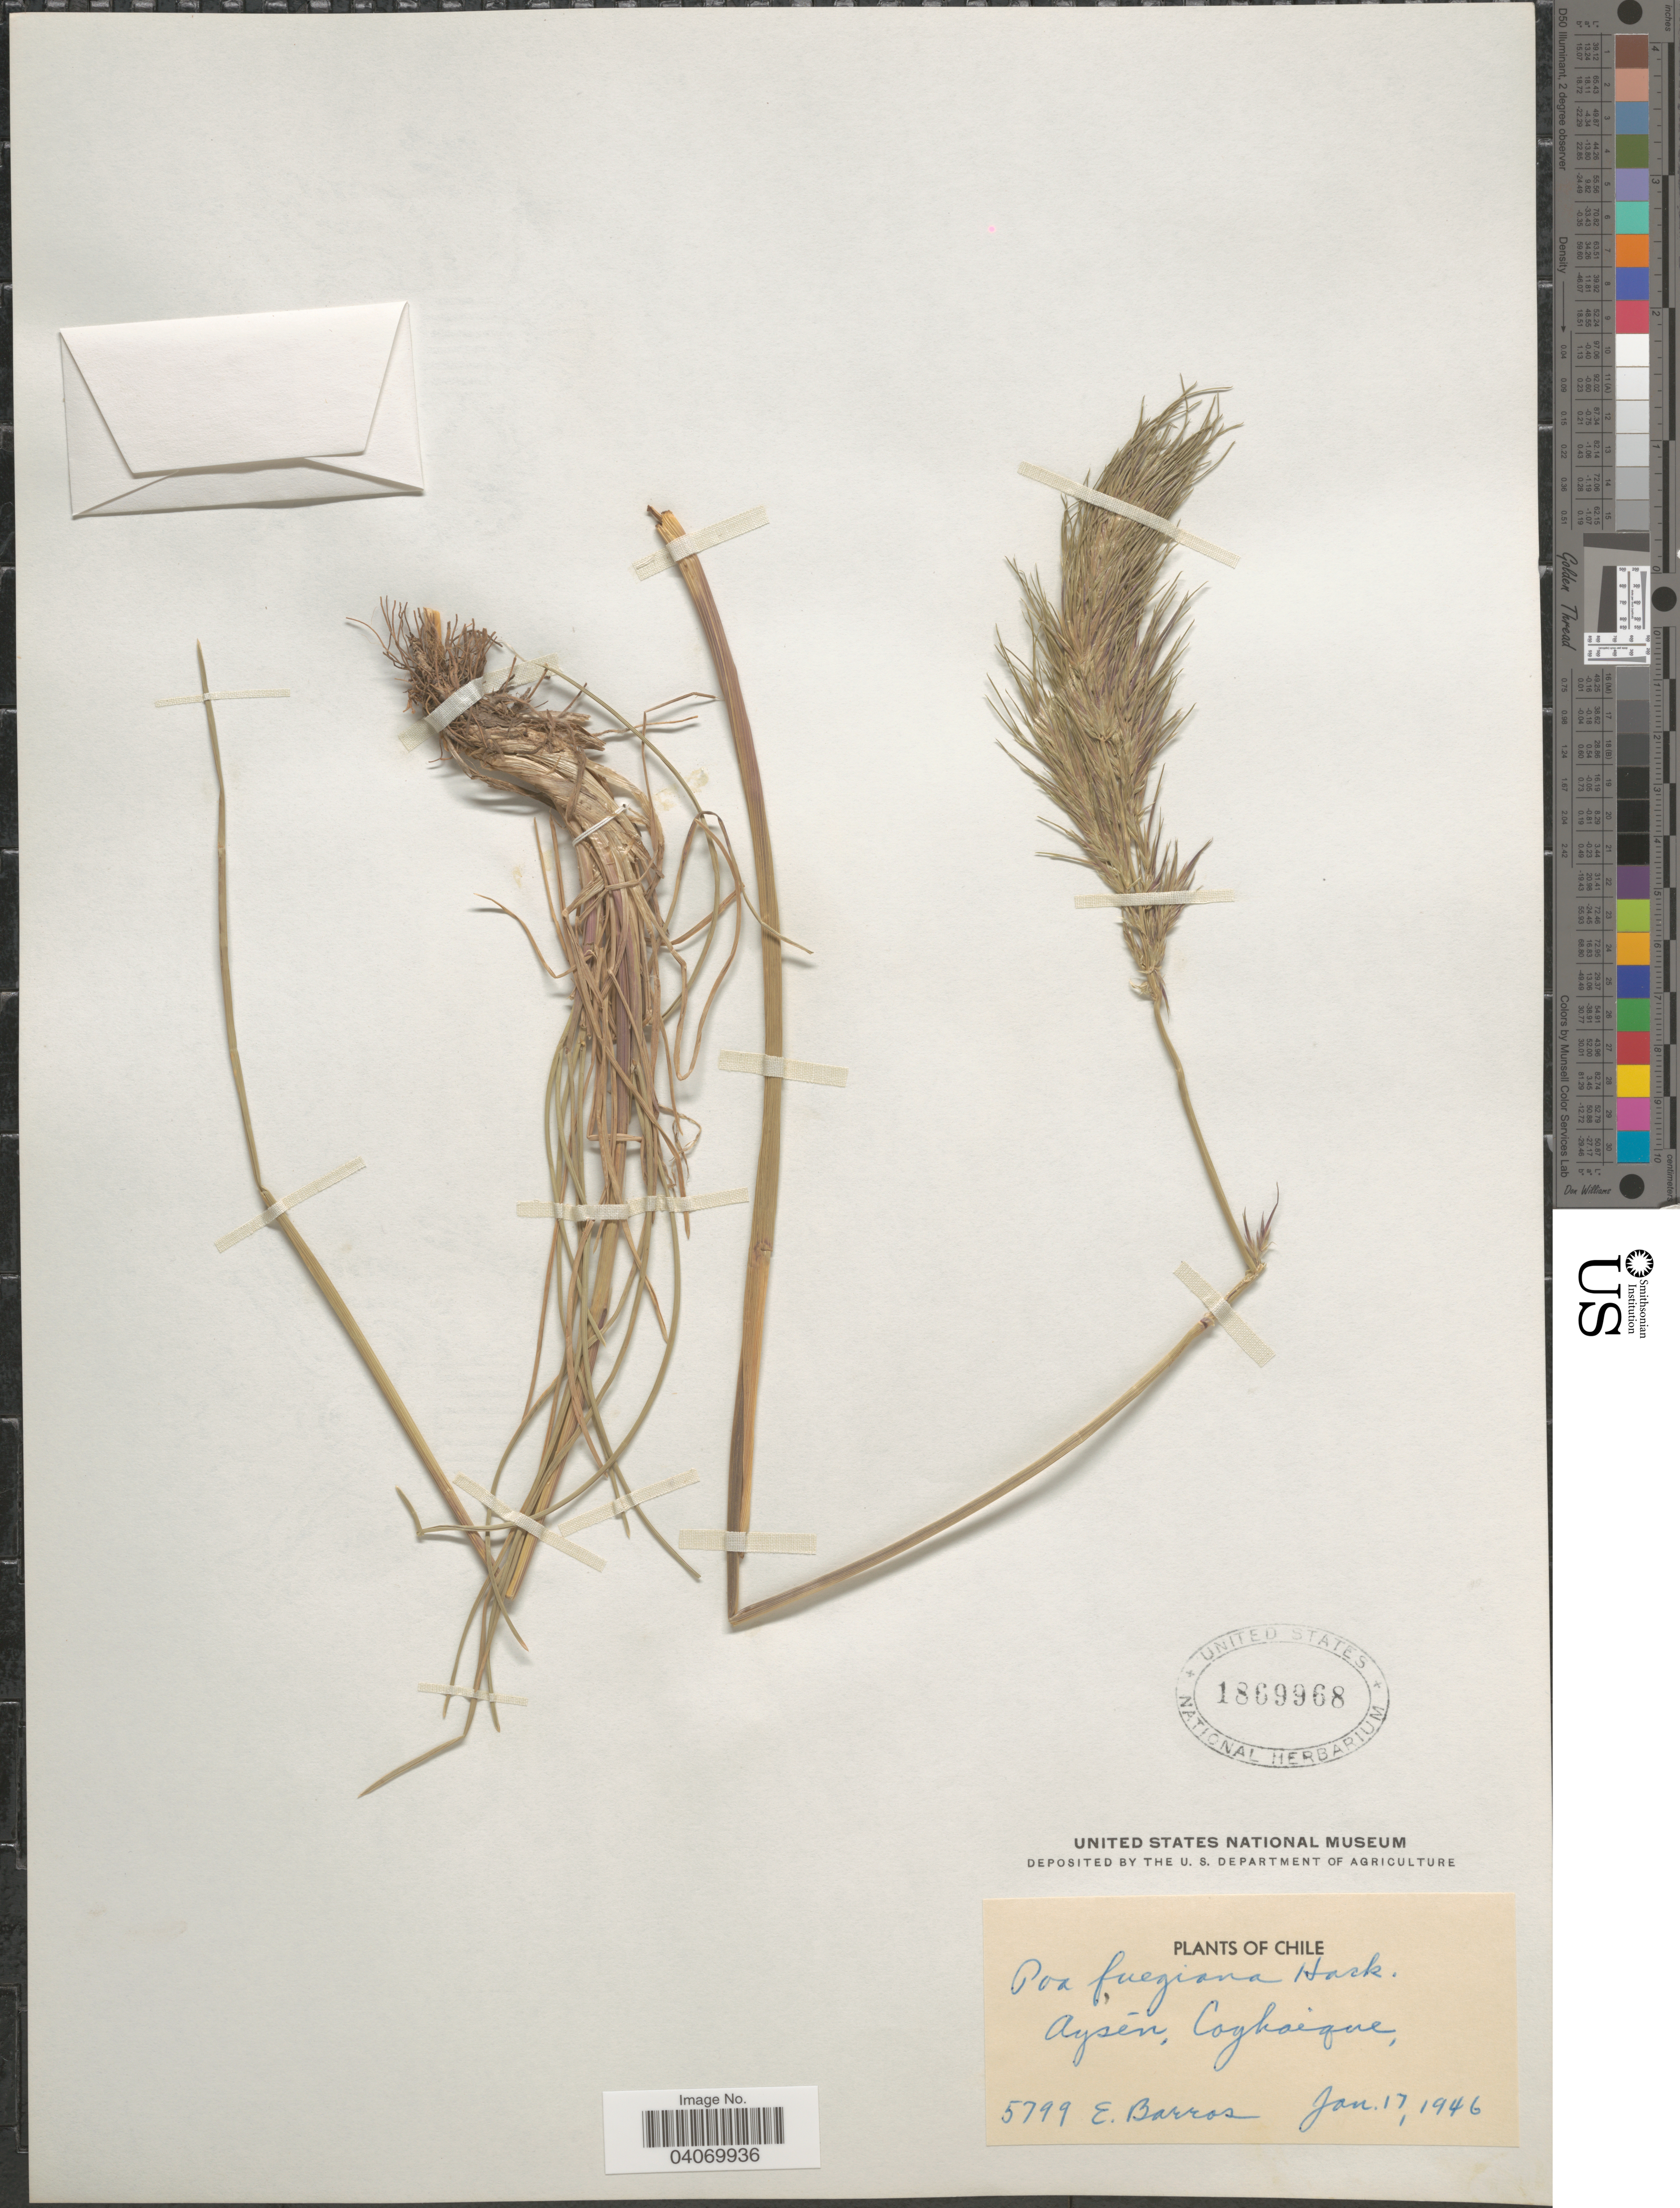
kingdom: Plantae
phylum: Tracheophyta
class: Liliopsida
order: Poales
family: Poaceae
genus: Poa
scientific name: Poa alopecurus subsp. fuegiana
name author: (Hook. f.) D.M. Moore & Dogg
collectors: E. Barros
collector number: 5799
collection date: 1946-01-17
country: Chile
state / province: Aisén (XI)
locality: Aysén, Coyhaique.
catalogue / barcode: US 1869968